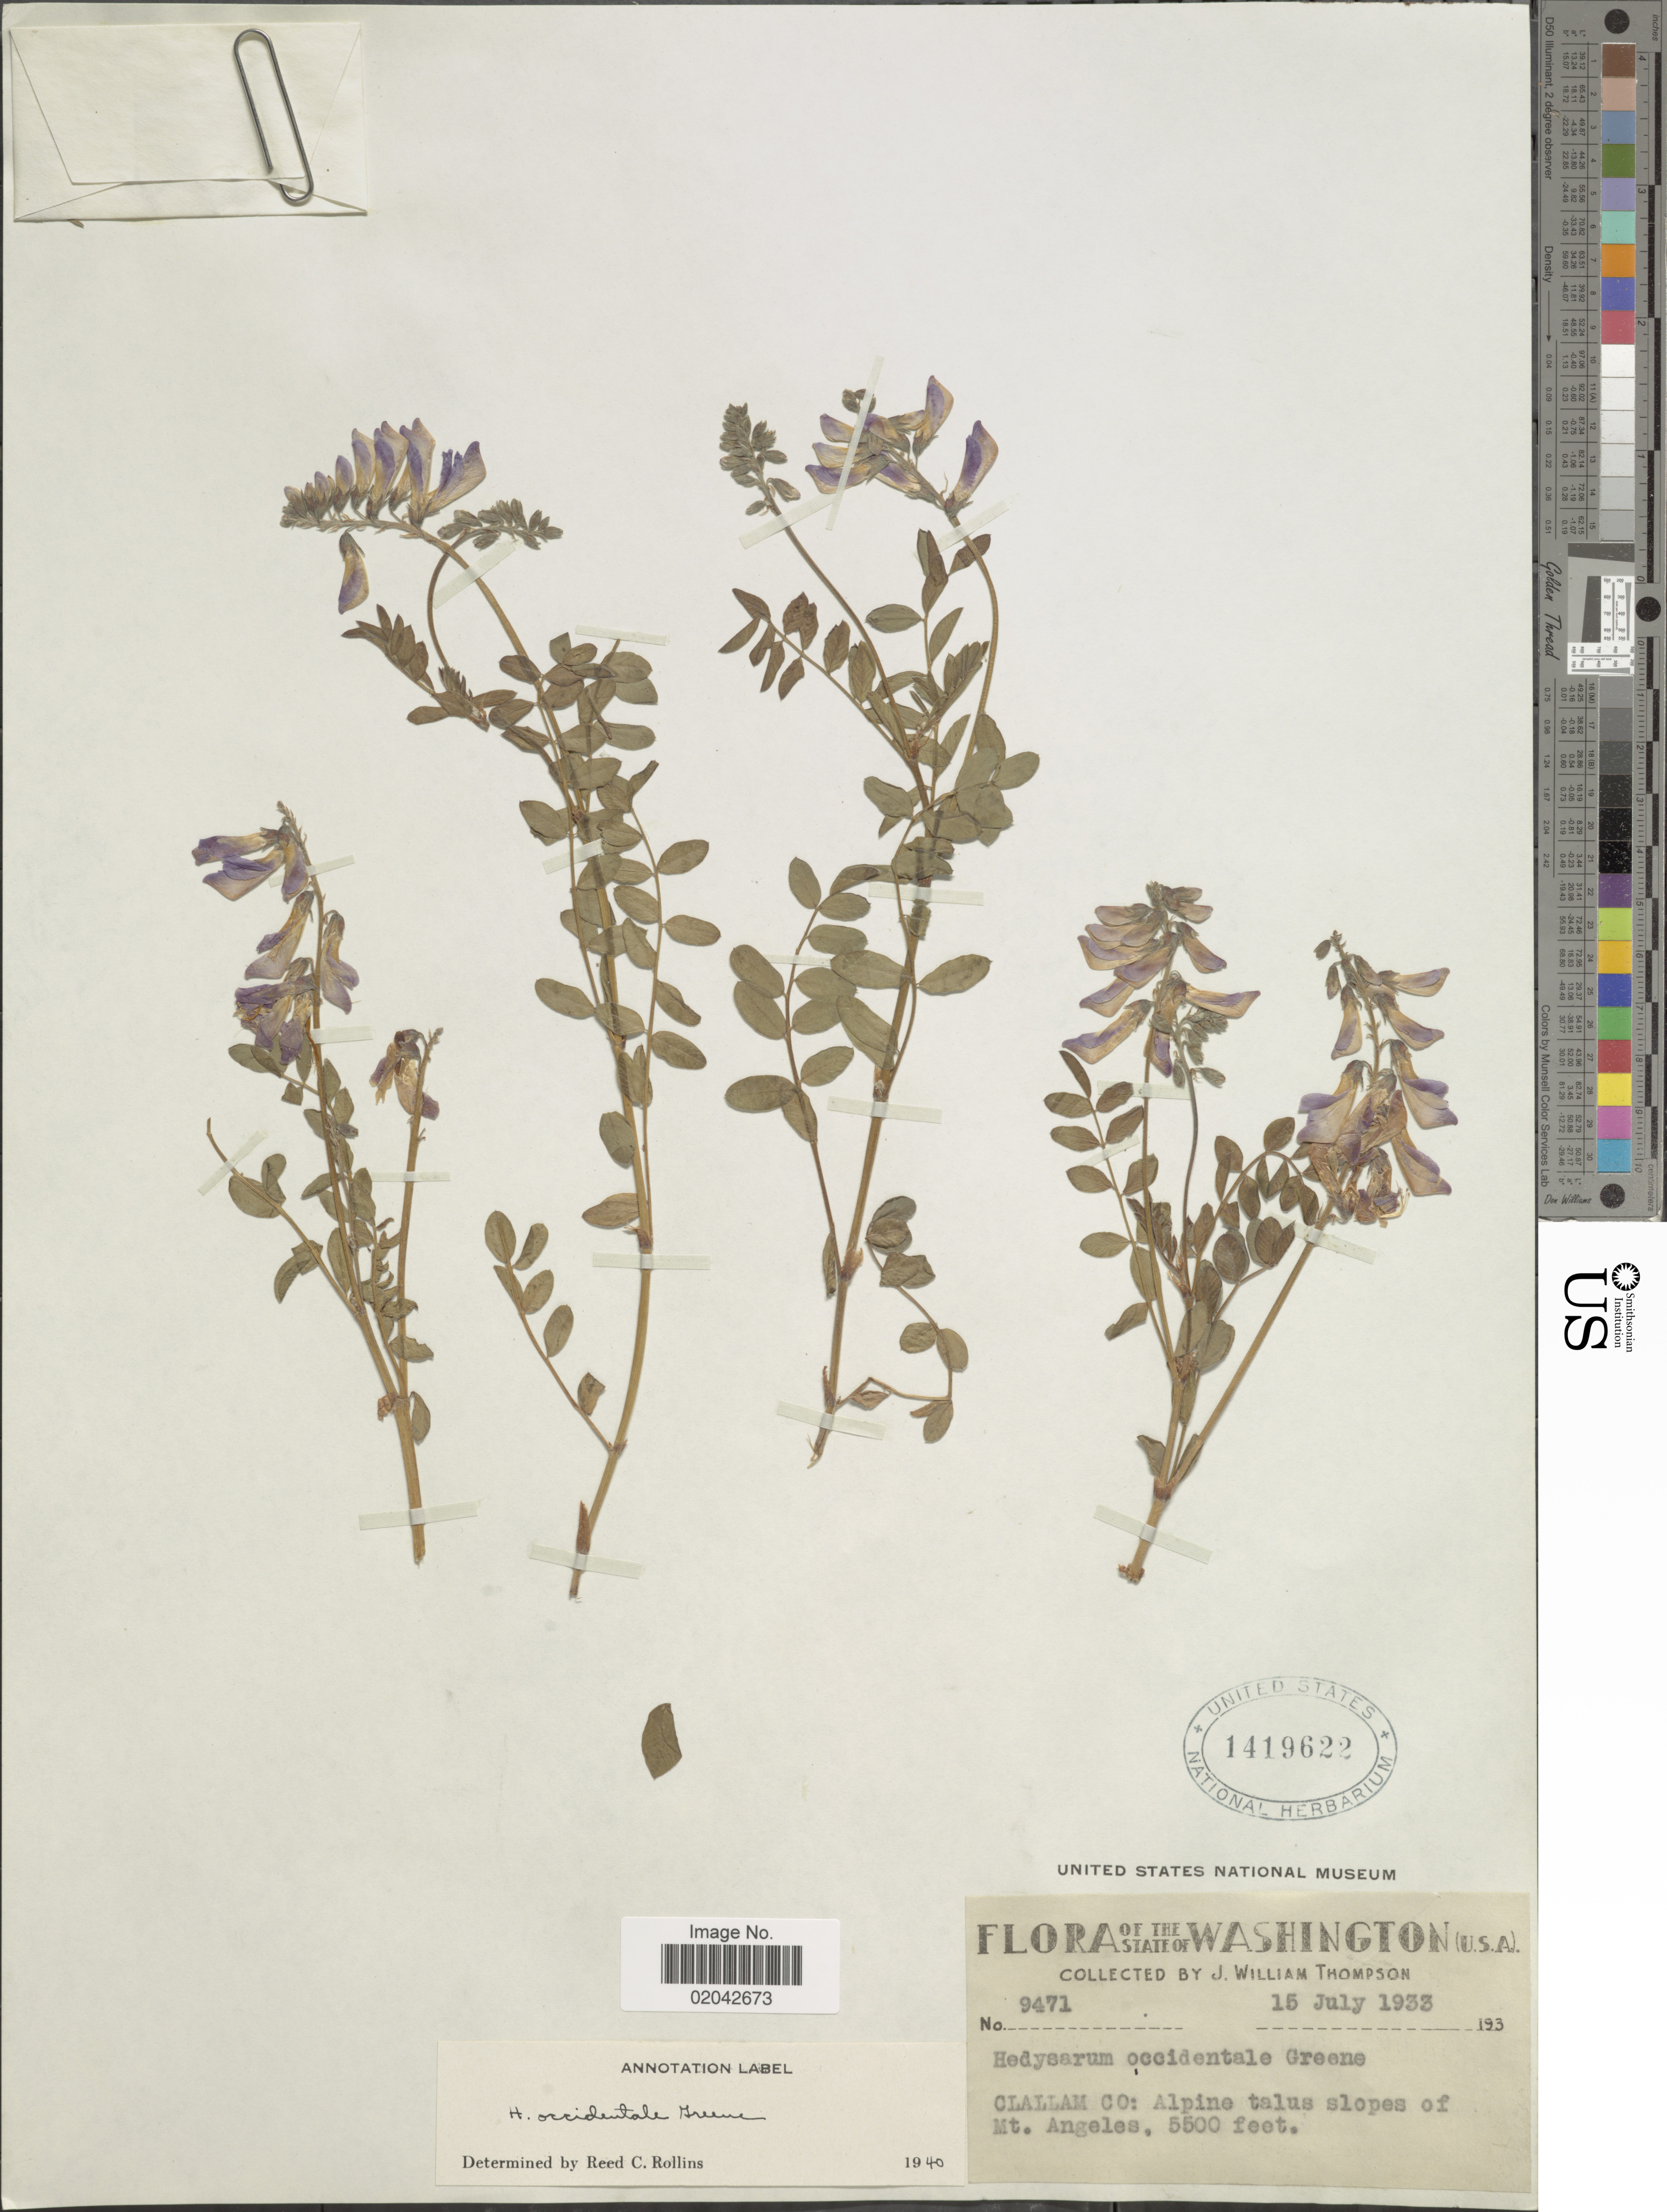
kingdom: Plantae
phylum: Tracheophyta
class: Magnoliopsida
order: Fabales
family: Fabaceae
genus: Hedysarum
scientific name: Hedysarum occidentale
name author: Greene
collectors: J. W. Thompson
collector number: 9471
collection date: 1933-07-15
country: United States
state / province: Washington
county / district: Clallam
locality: Clallam Co: Alpine talus slopes of Mt. Angeles.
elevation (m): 1676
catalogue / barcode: US 1419622